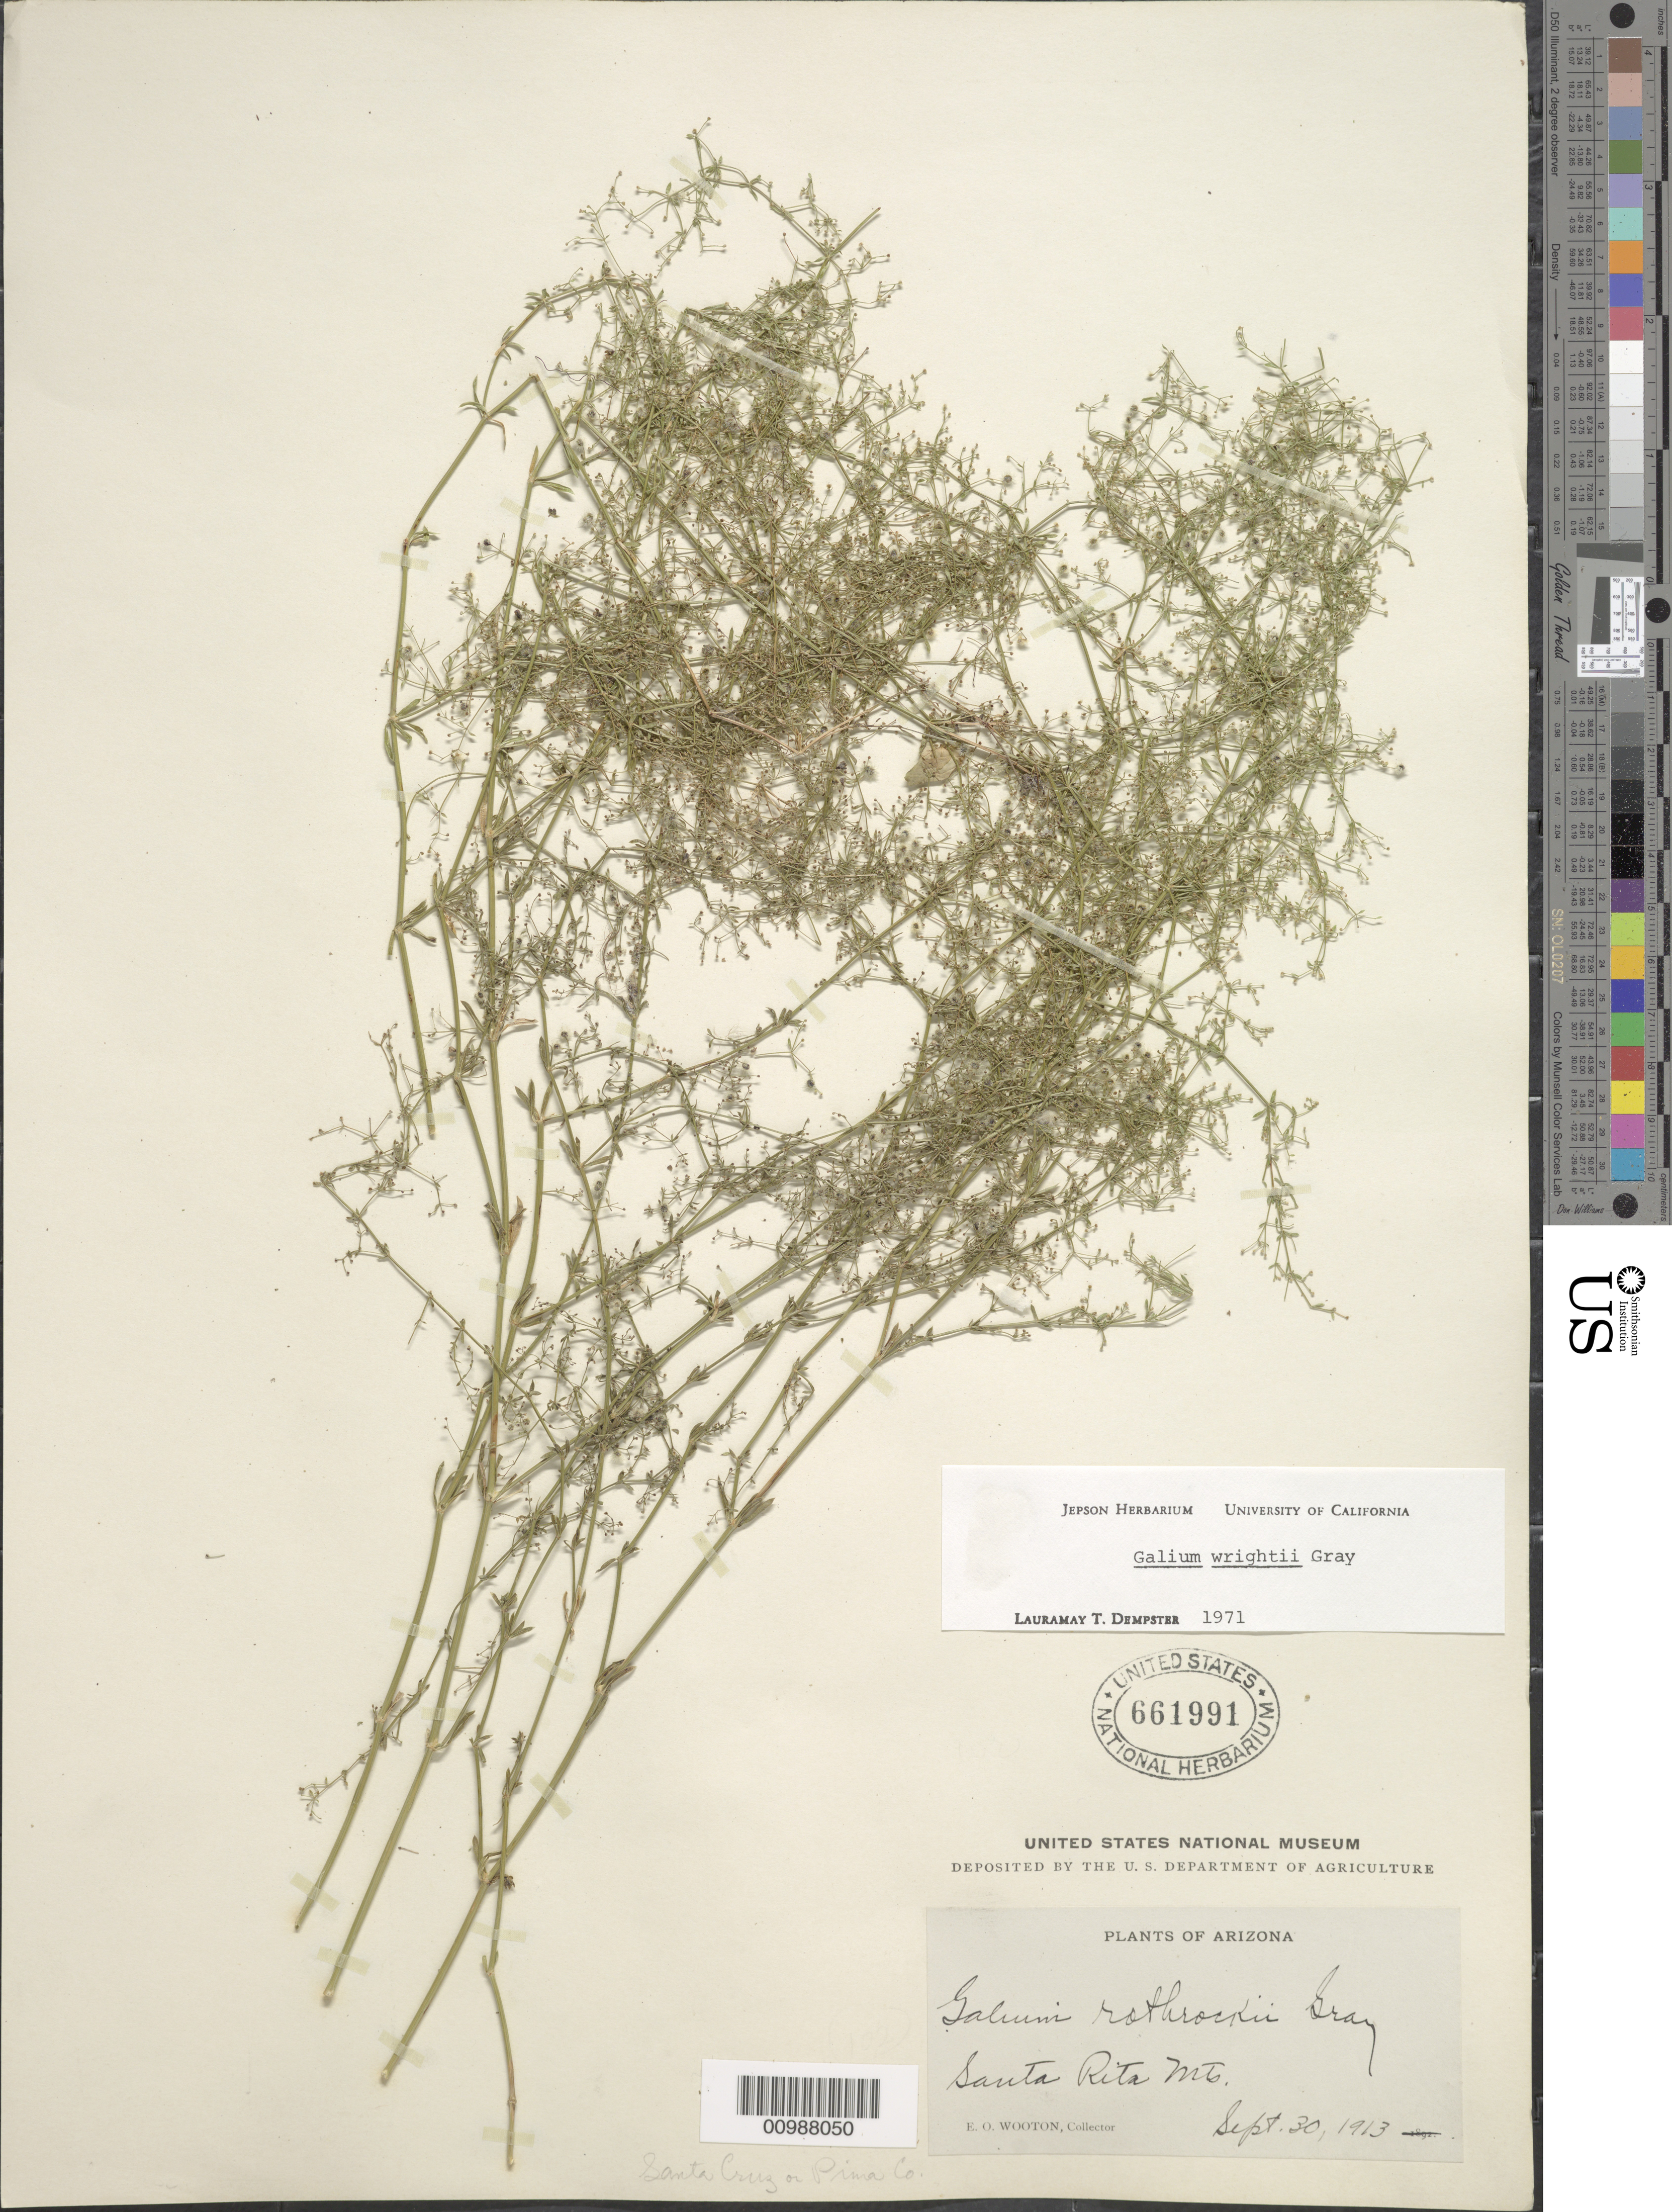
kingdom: Plantae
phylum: Tracheophyta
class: Magnoliopsida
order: Gentianales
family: Rubiaceae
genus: Galium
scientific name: Galium wrightii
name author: A. Gray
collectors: E. O. Wooton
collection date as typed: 30 Sep 1913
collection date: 1913-09-30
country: United States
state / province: Arizona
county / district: Santa Cruz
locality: Santa Rita Mountains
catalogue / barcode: US 661991